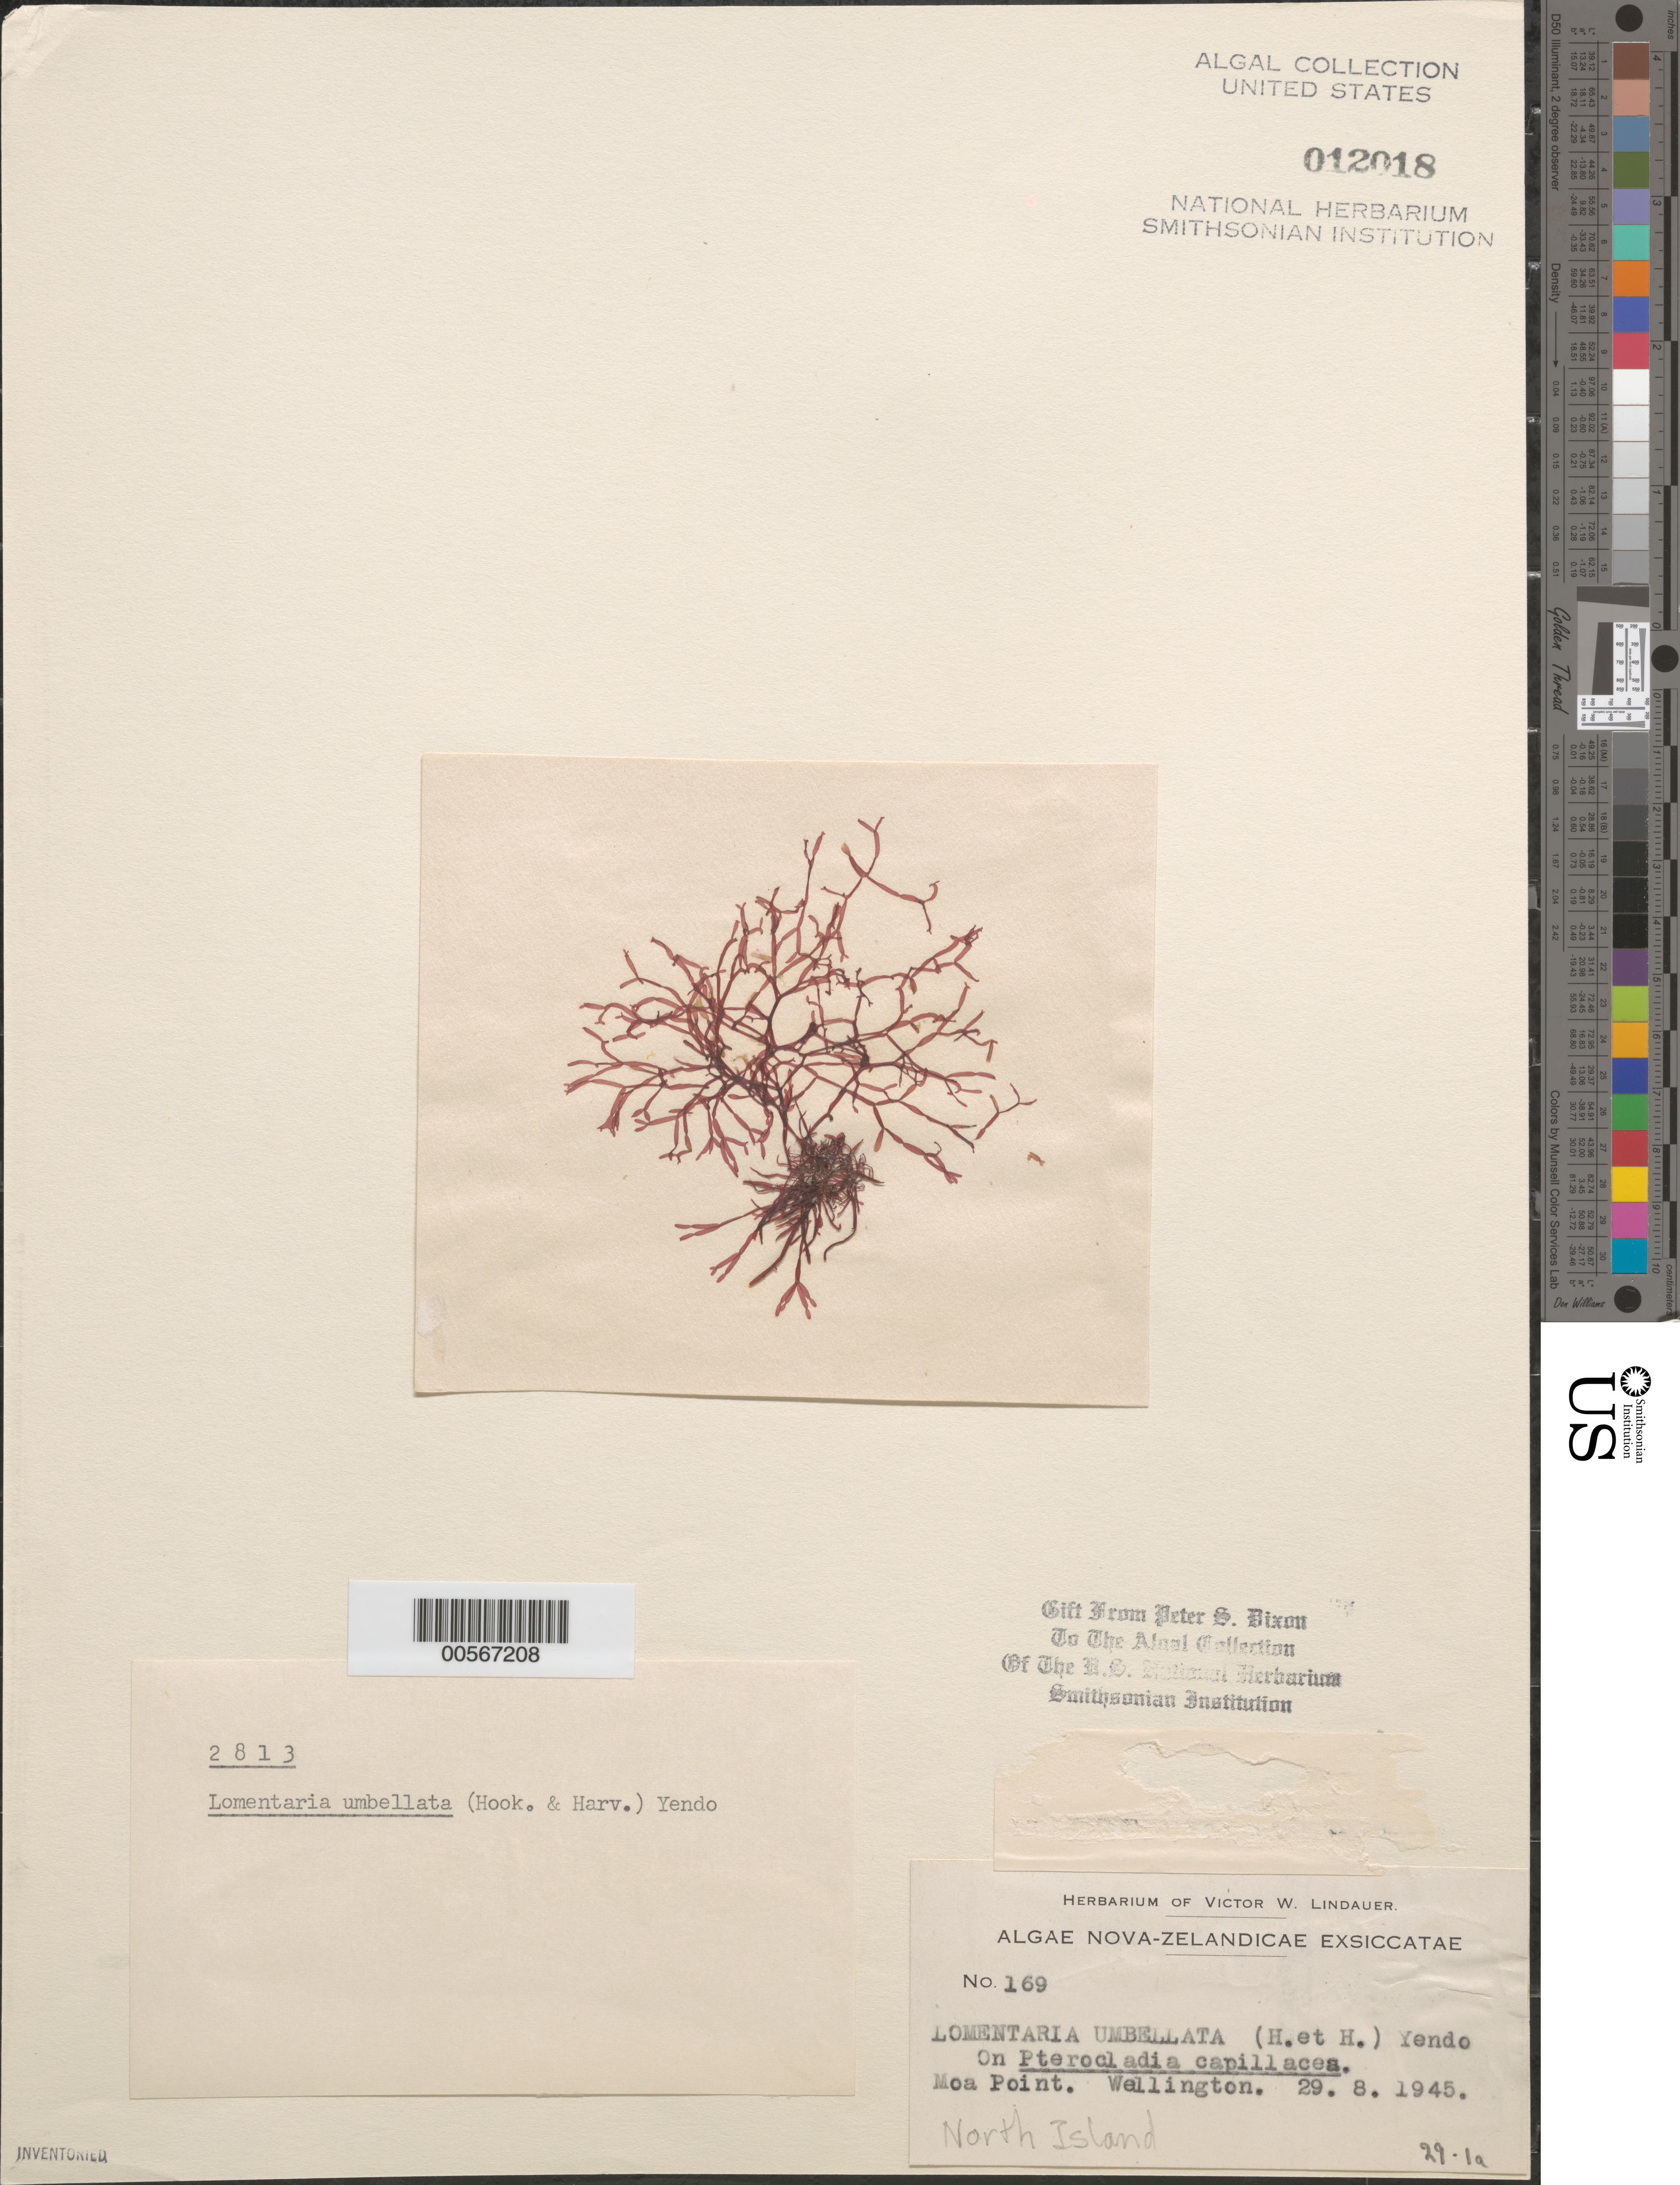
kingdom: Plantae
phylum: Rhodophyta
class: Florideophyceae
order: Rhodymeniales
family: Lomentariaceae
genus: Lomentaria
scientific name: Lomentaria umbellata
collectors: V. Lindauer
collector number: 169 & PSD 2813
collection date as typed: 29 Aug 1945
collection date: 1945-08-29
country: New Zealand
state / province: Wellington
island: North Island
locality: Moa Point, Wellington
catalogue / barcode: US 12018